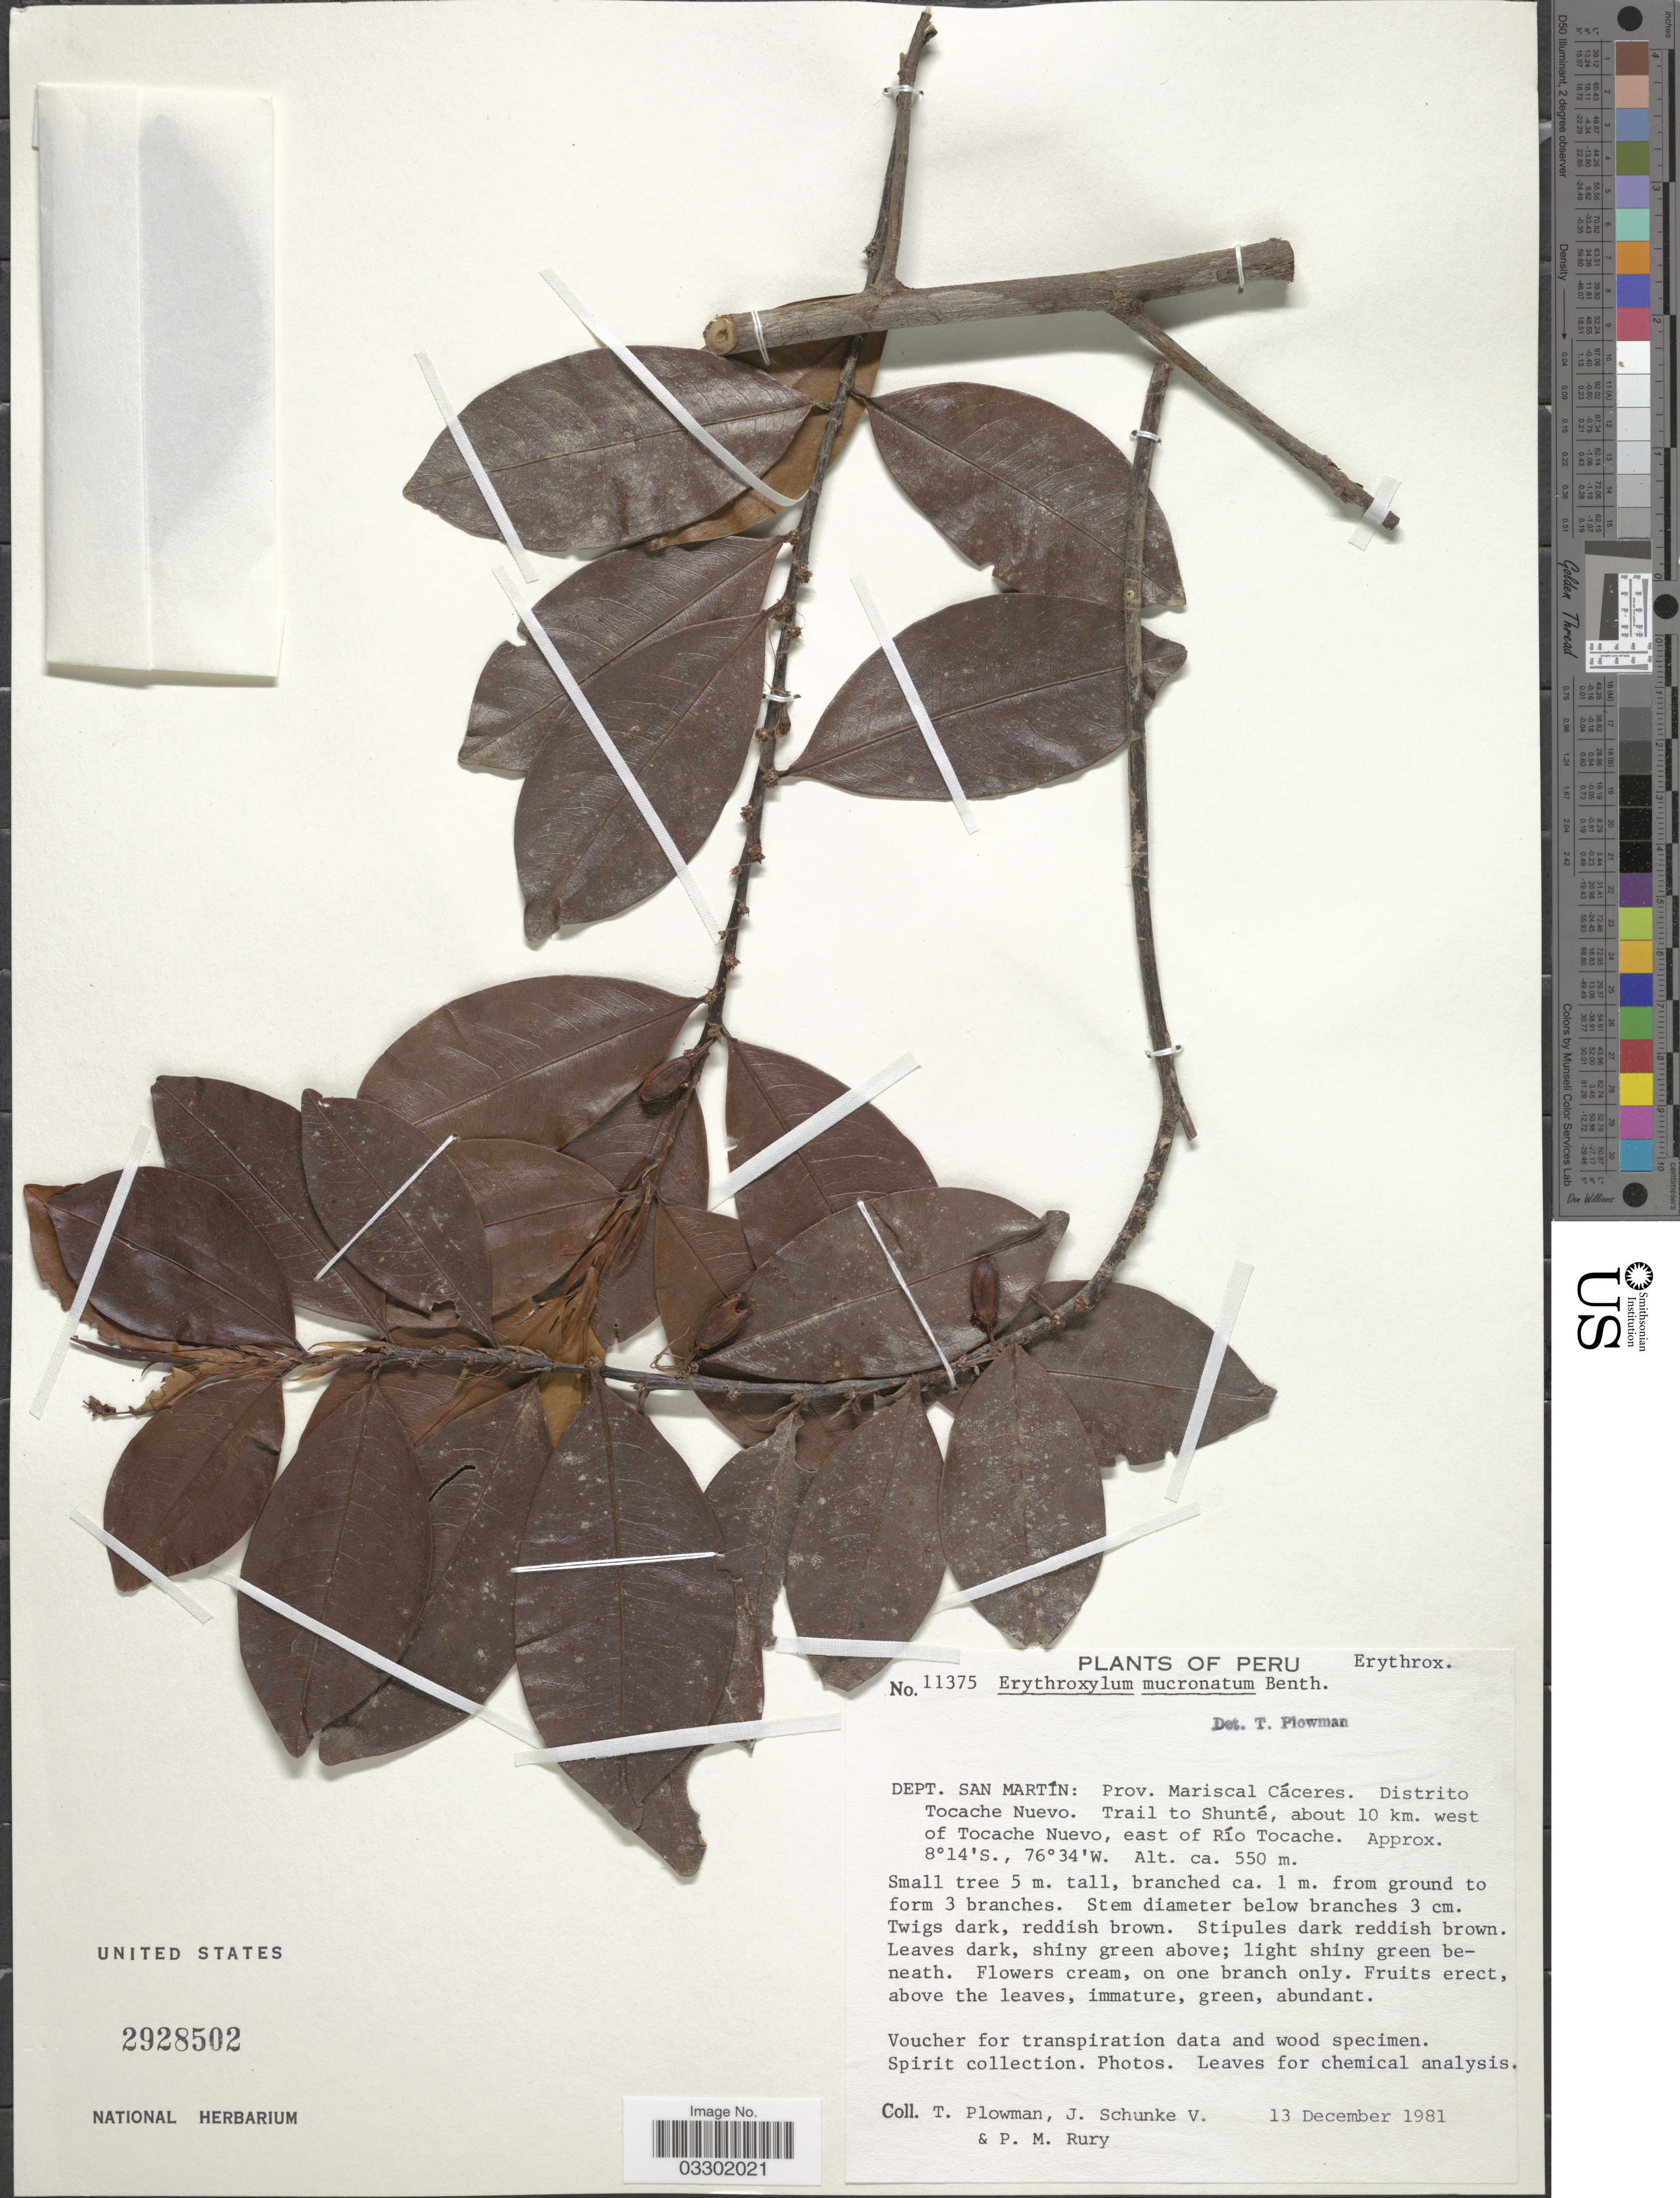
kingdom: Plantae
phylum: Tracheophyta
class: Magnoliopsida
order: Malpighiales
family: Erythroxylaceae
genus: Erythroxylum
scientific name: Erythroxylum mucronatum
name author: Benth.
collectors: T. Plowman, J. Schunke Vigo & P. M. Rury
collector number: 11375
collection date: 1981-12-13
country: Peru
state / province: San Martín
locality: Dept. San Martín: Prov. Mariscal Cáceres. Distrito Tocache Nuevo. Trail to Shunté, about 10 km. west of Tocache Nuevo, east of Río Tocache.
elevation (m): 550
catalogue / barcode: US 2928502